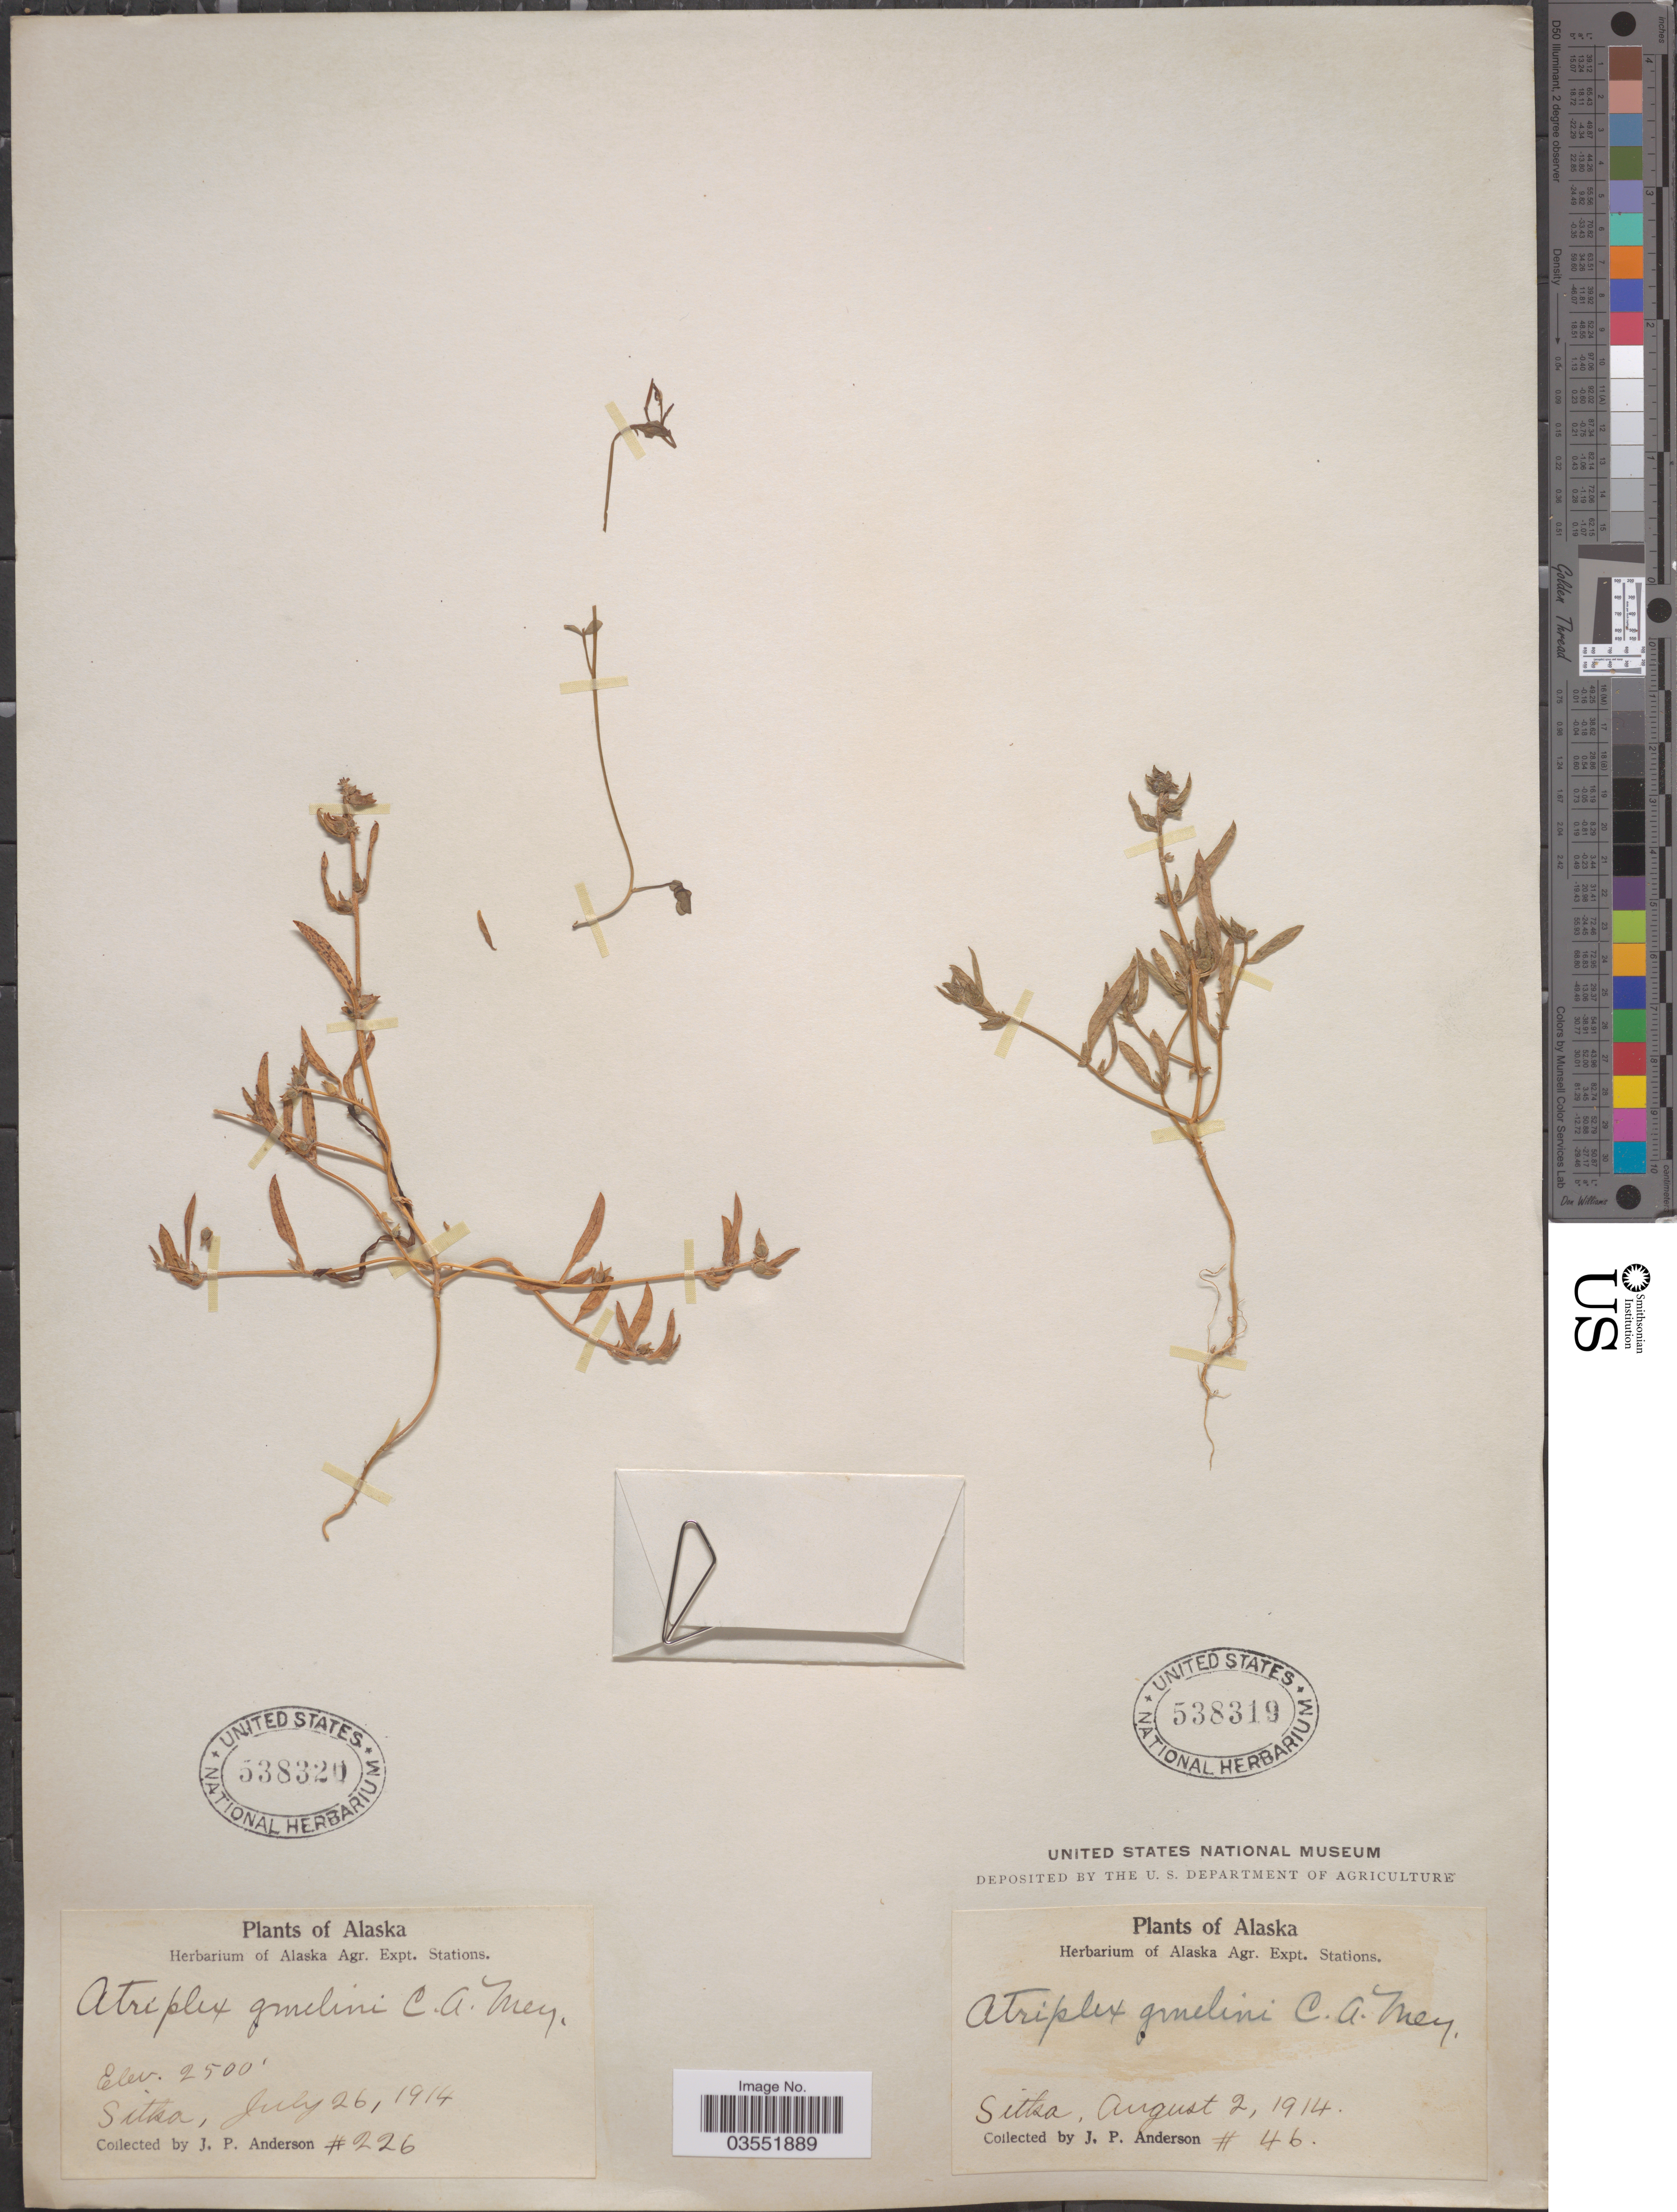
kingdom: Plantae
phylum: Tracheophyta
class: Magnoliopsida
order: Caryophyllales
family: Amaranthaceae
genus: Atriplex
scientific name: Atriplex gmelinii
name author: C.A. Mey. ex Bong.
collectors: J. P. Anderson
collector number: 46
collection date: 1914-08-02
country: United States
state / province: Alaska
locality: Sitka.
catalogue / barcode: US 538319-2